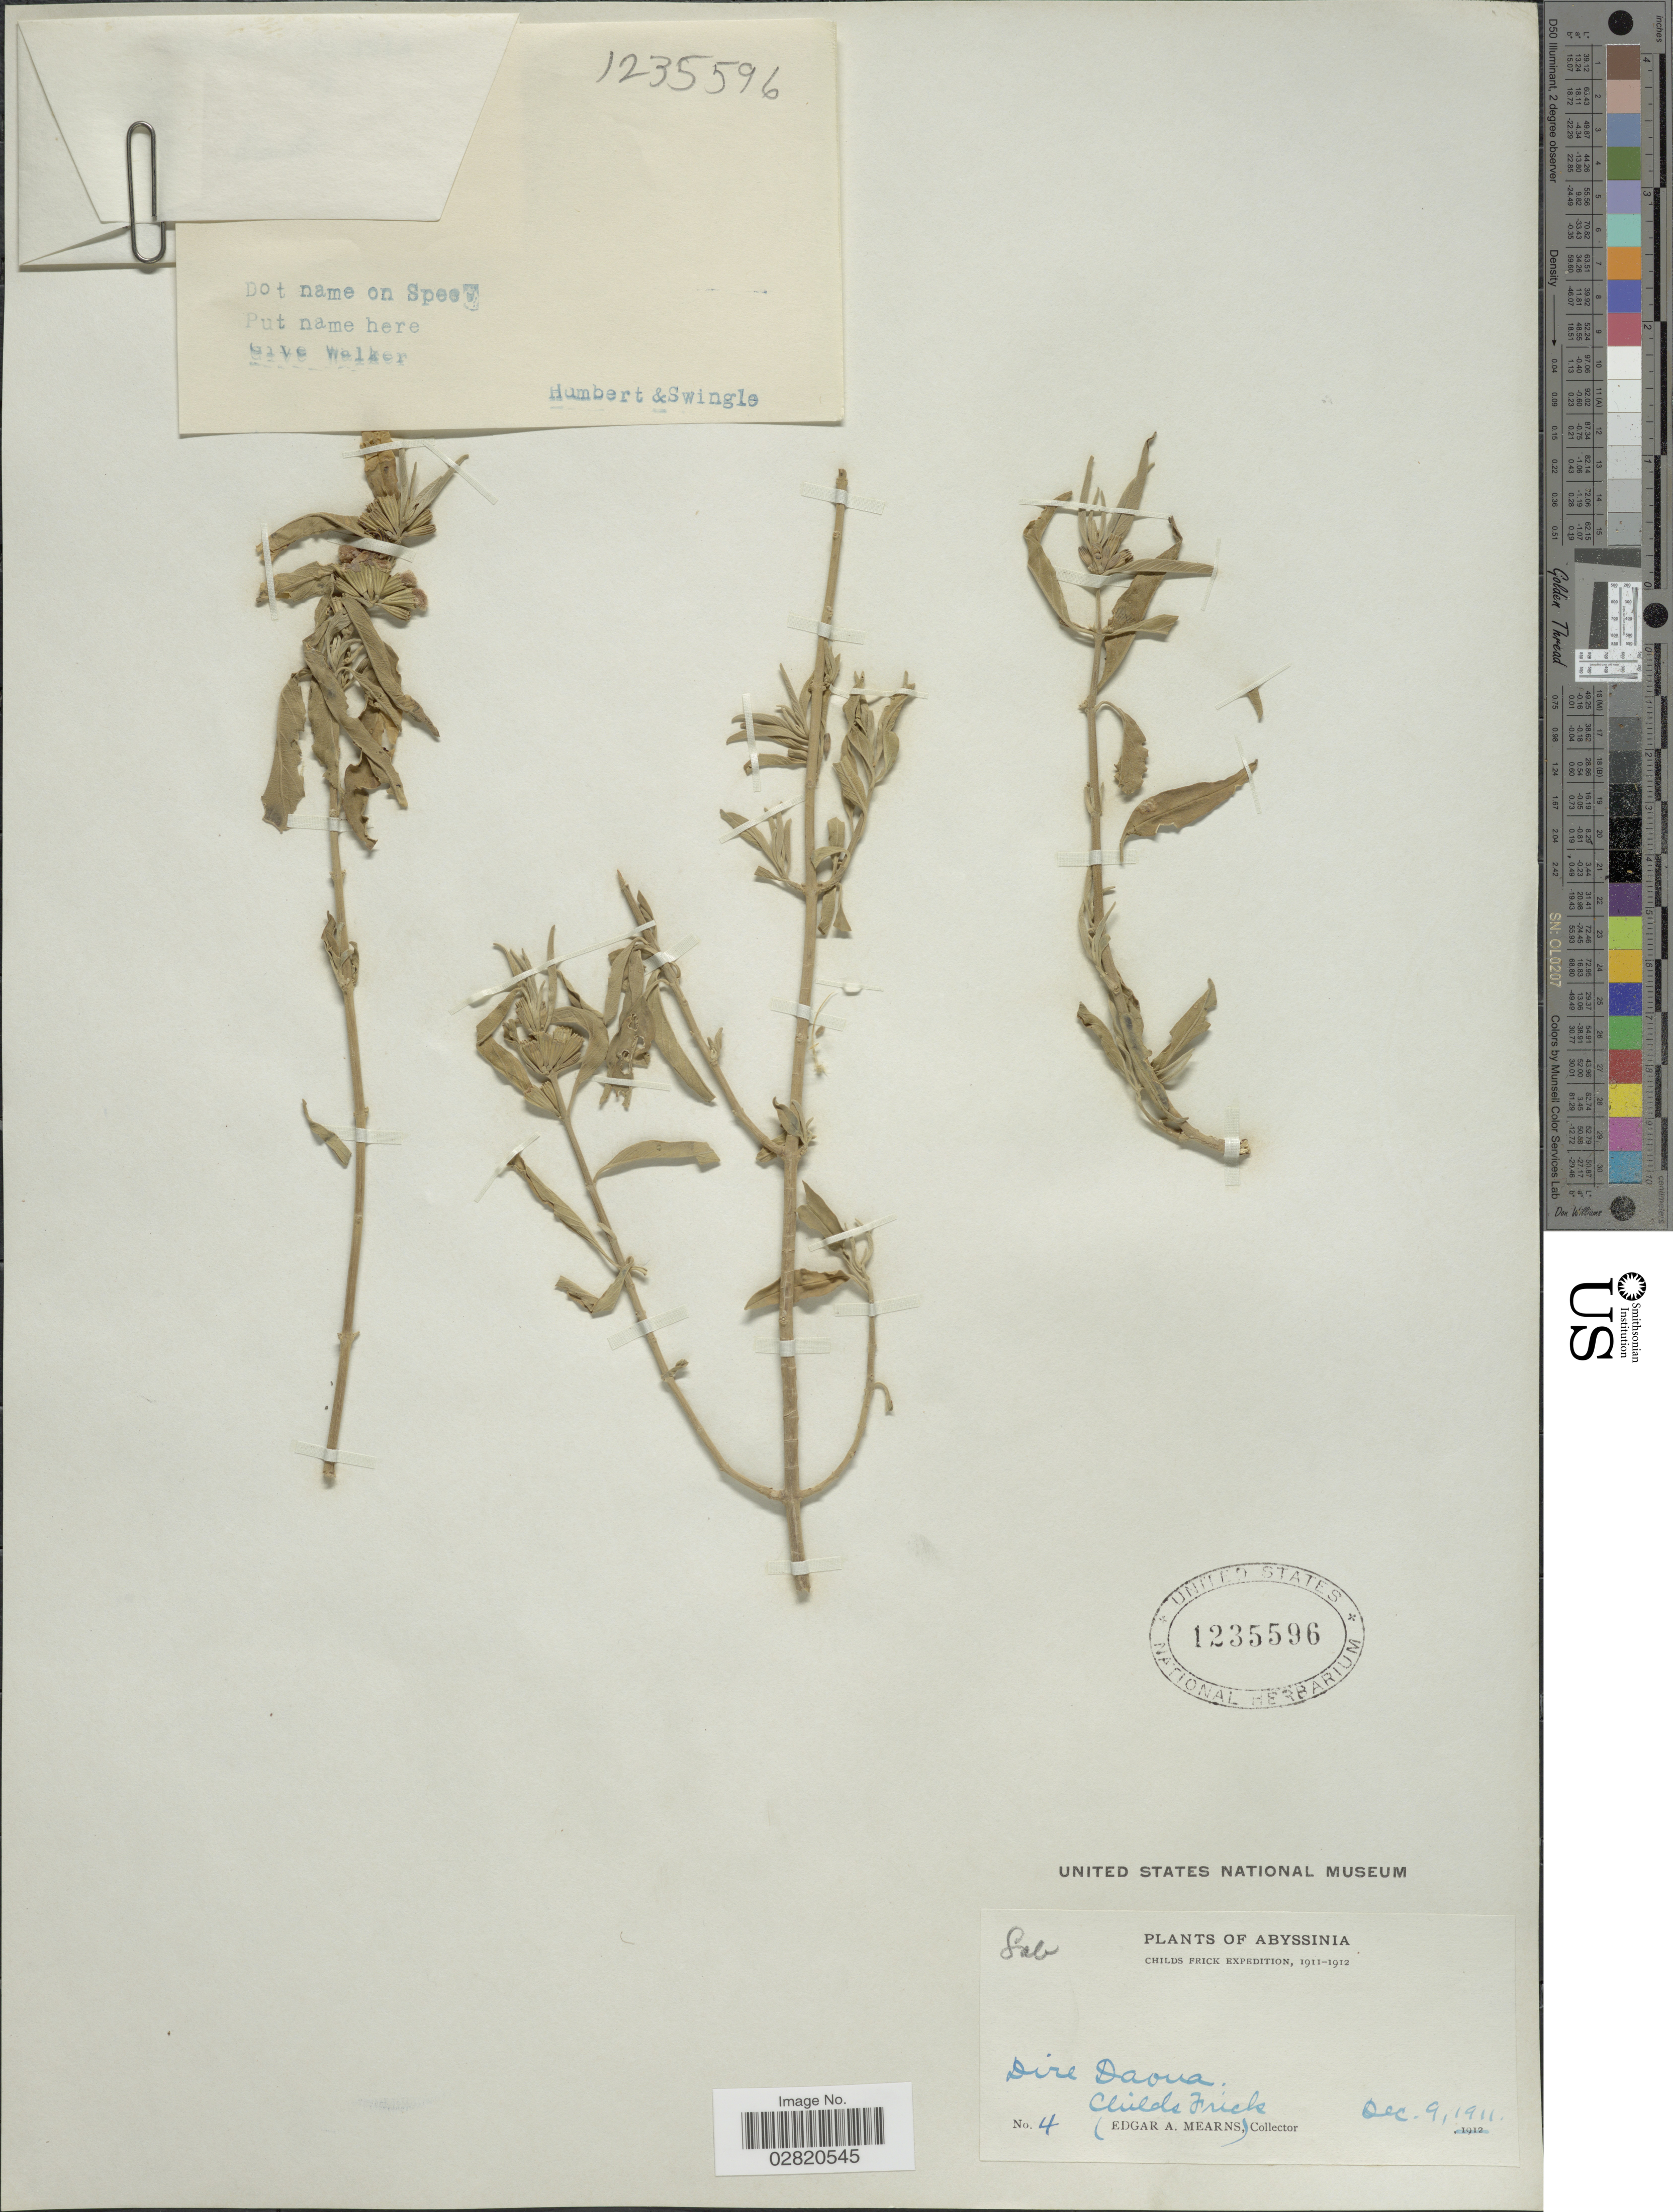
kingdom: Plantae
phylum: Tracheophyta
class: Magnoliopsida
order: Lamiales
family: Lamiaceae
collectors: E. A. Mearns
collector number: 4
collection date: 1911-12-09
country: Eritrea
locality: Abyssinia. Dire Daoua. Childs Frick.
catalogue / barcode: US 1235596